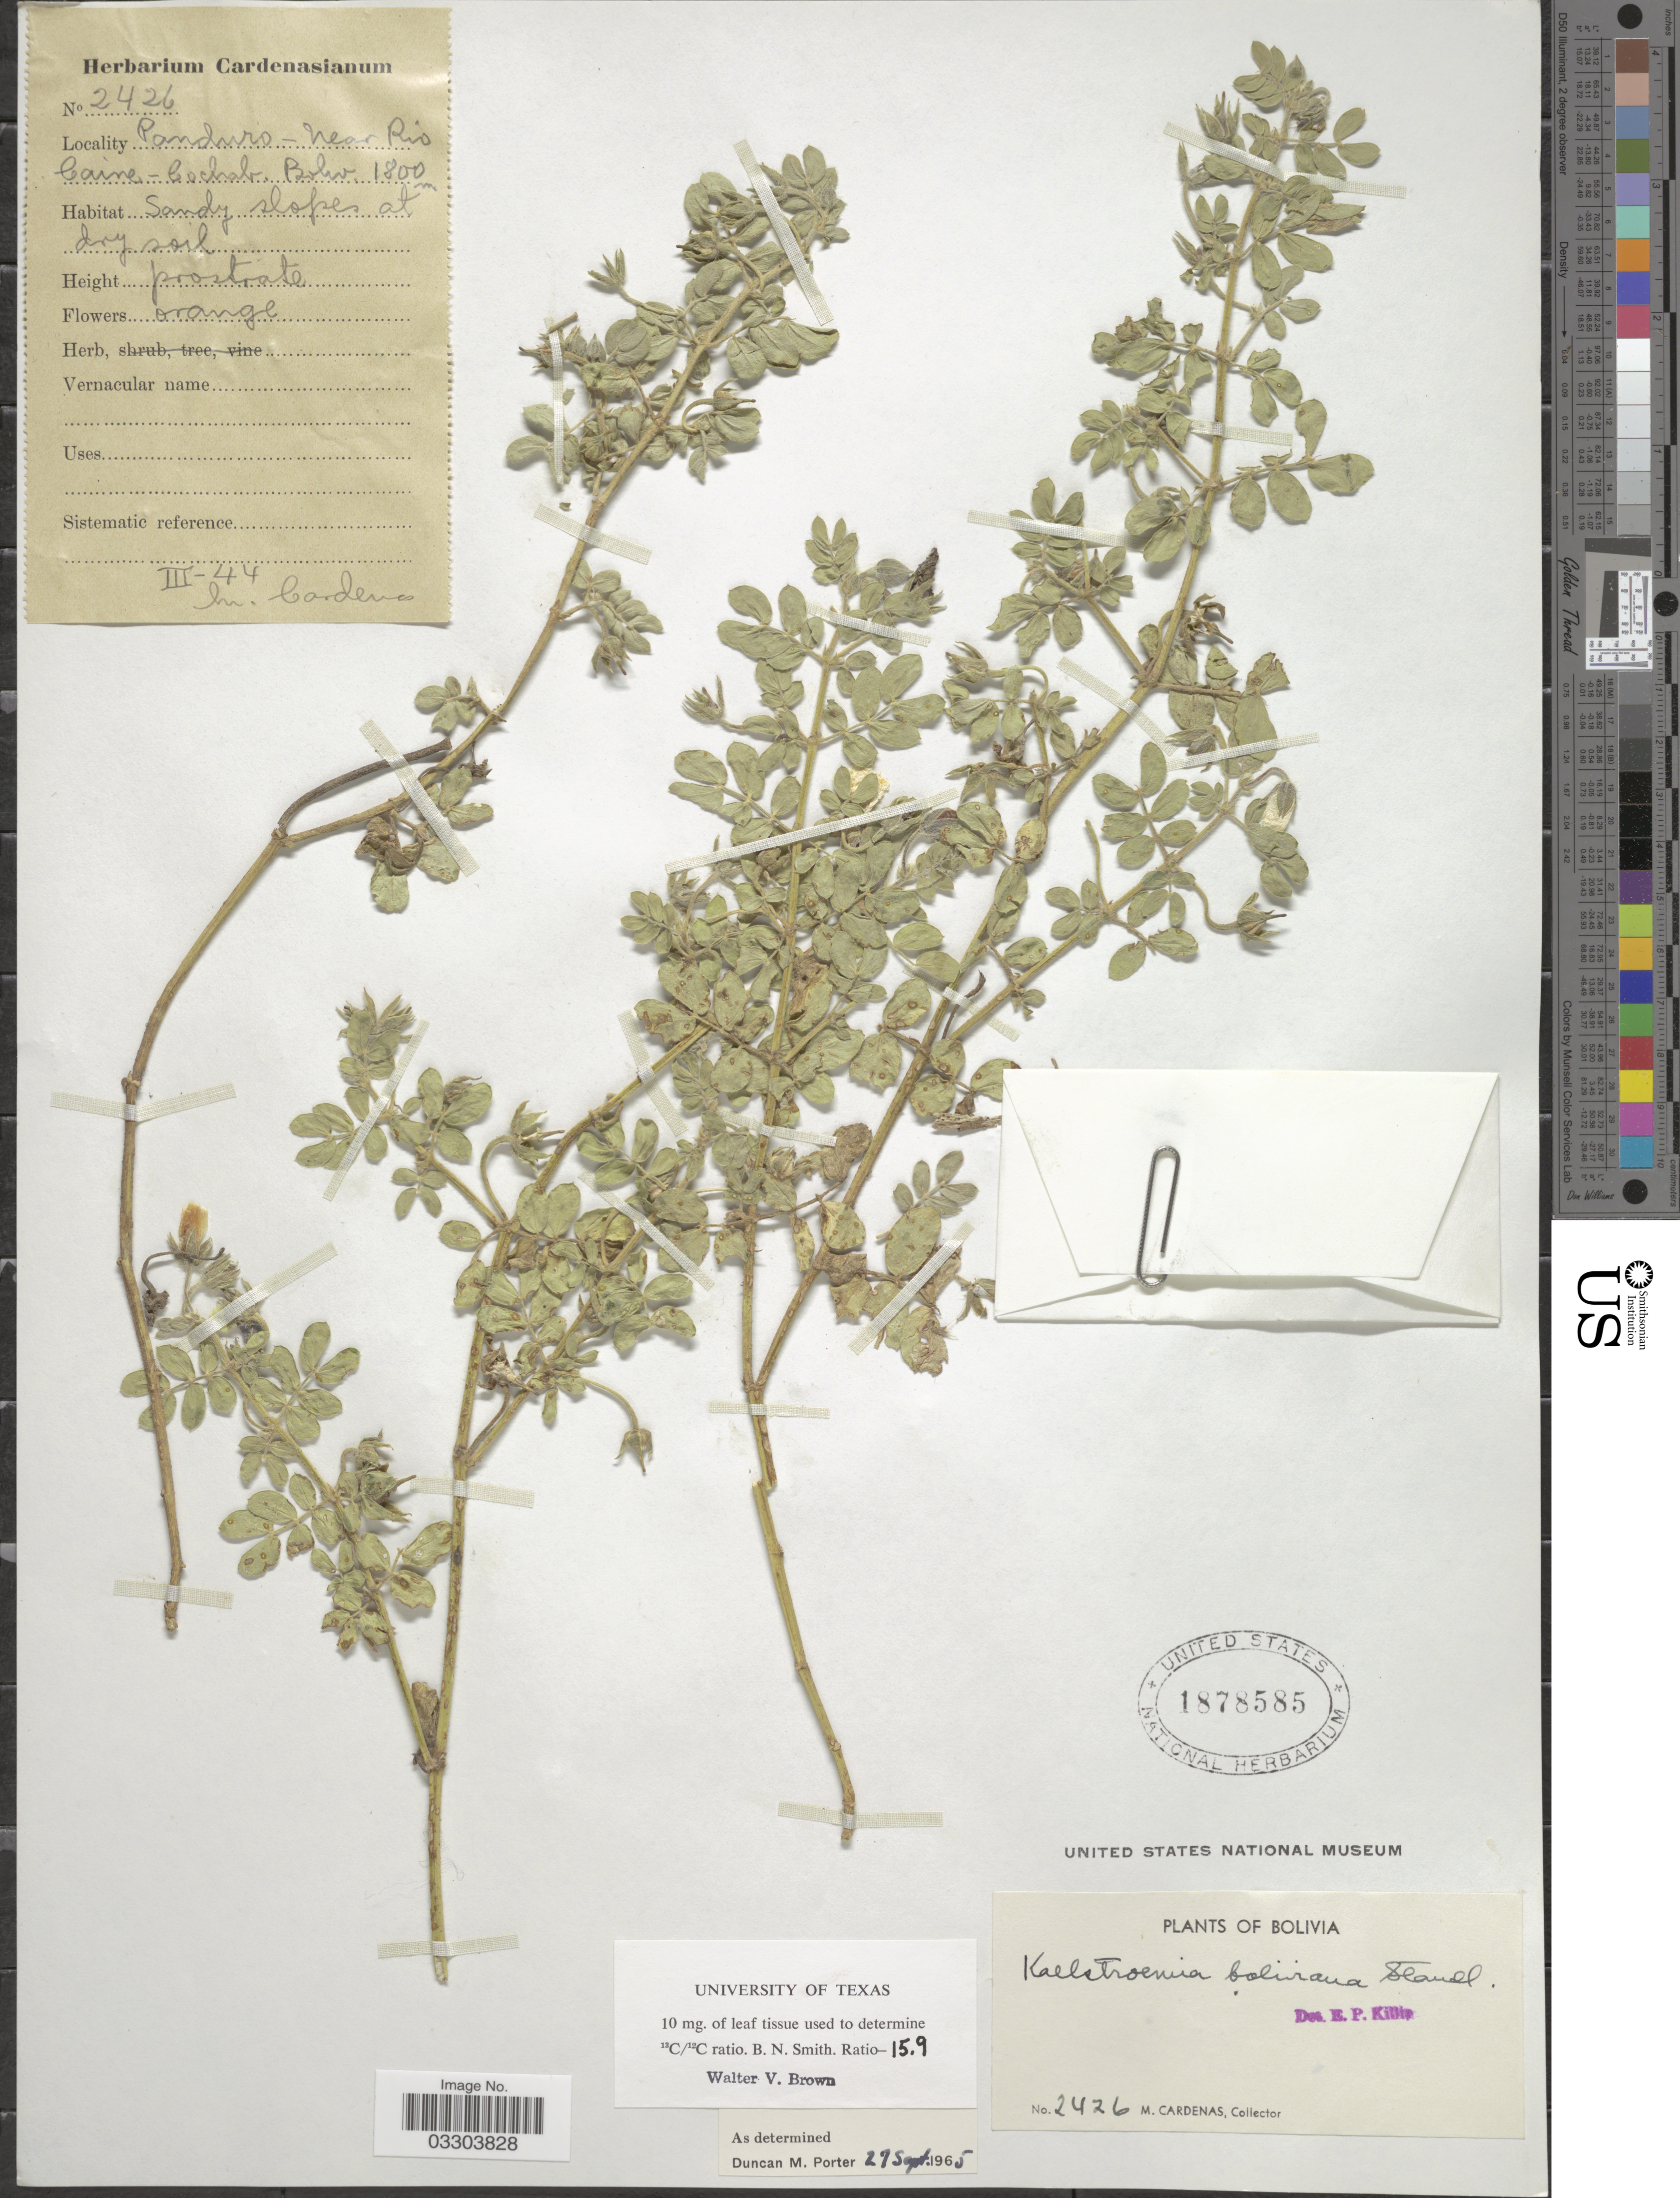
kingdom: Plantae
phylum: Tracheophyta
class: Magnoliopsida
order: Zygophyllales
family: Zygophyllaceae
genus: Kallstroemia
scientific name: Kallstroemia boliviana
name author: Standl.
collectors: M. Cárdenas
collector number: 2426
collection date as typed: Transcribed d/m/y: /3/44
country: Bolivia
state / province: Cochabamba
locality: Panduro-near Rio Caine-Cochab.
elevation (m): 1800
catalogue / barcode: US 1878585